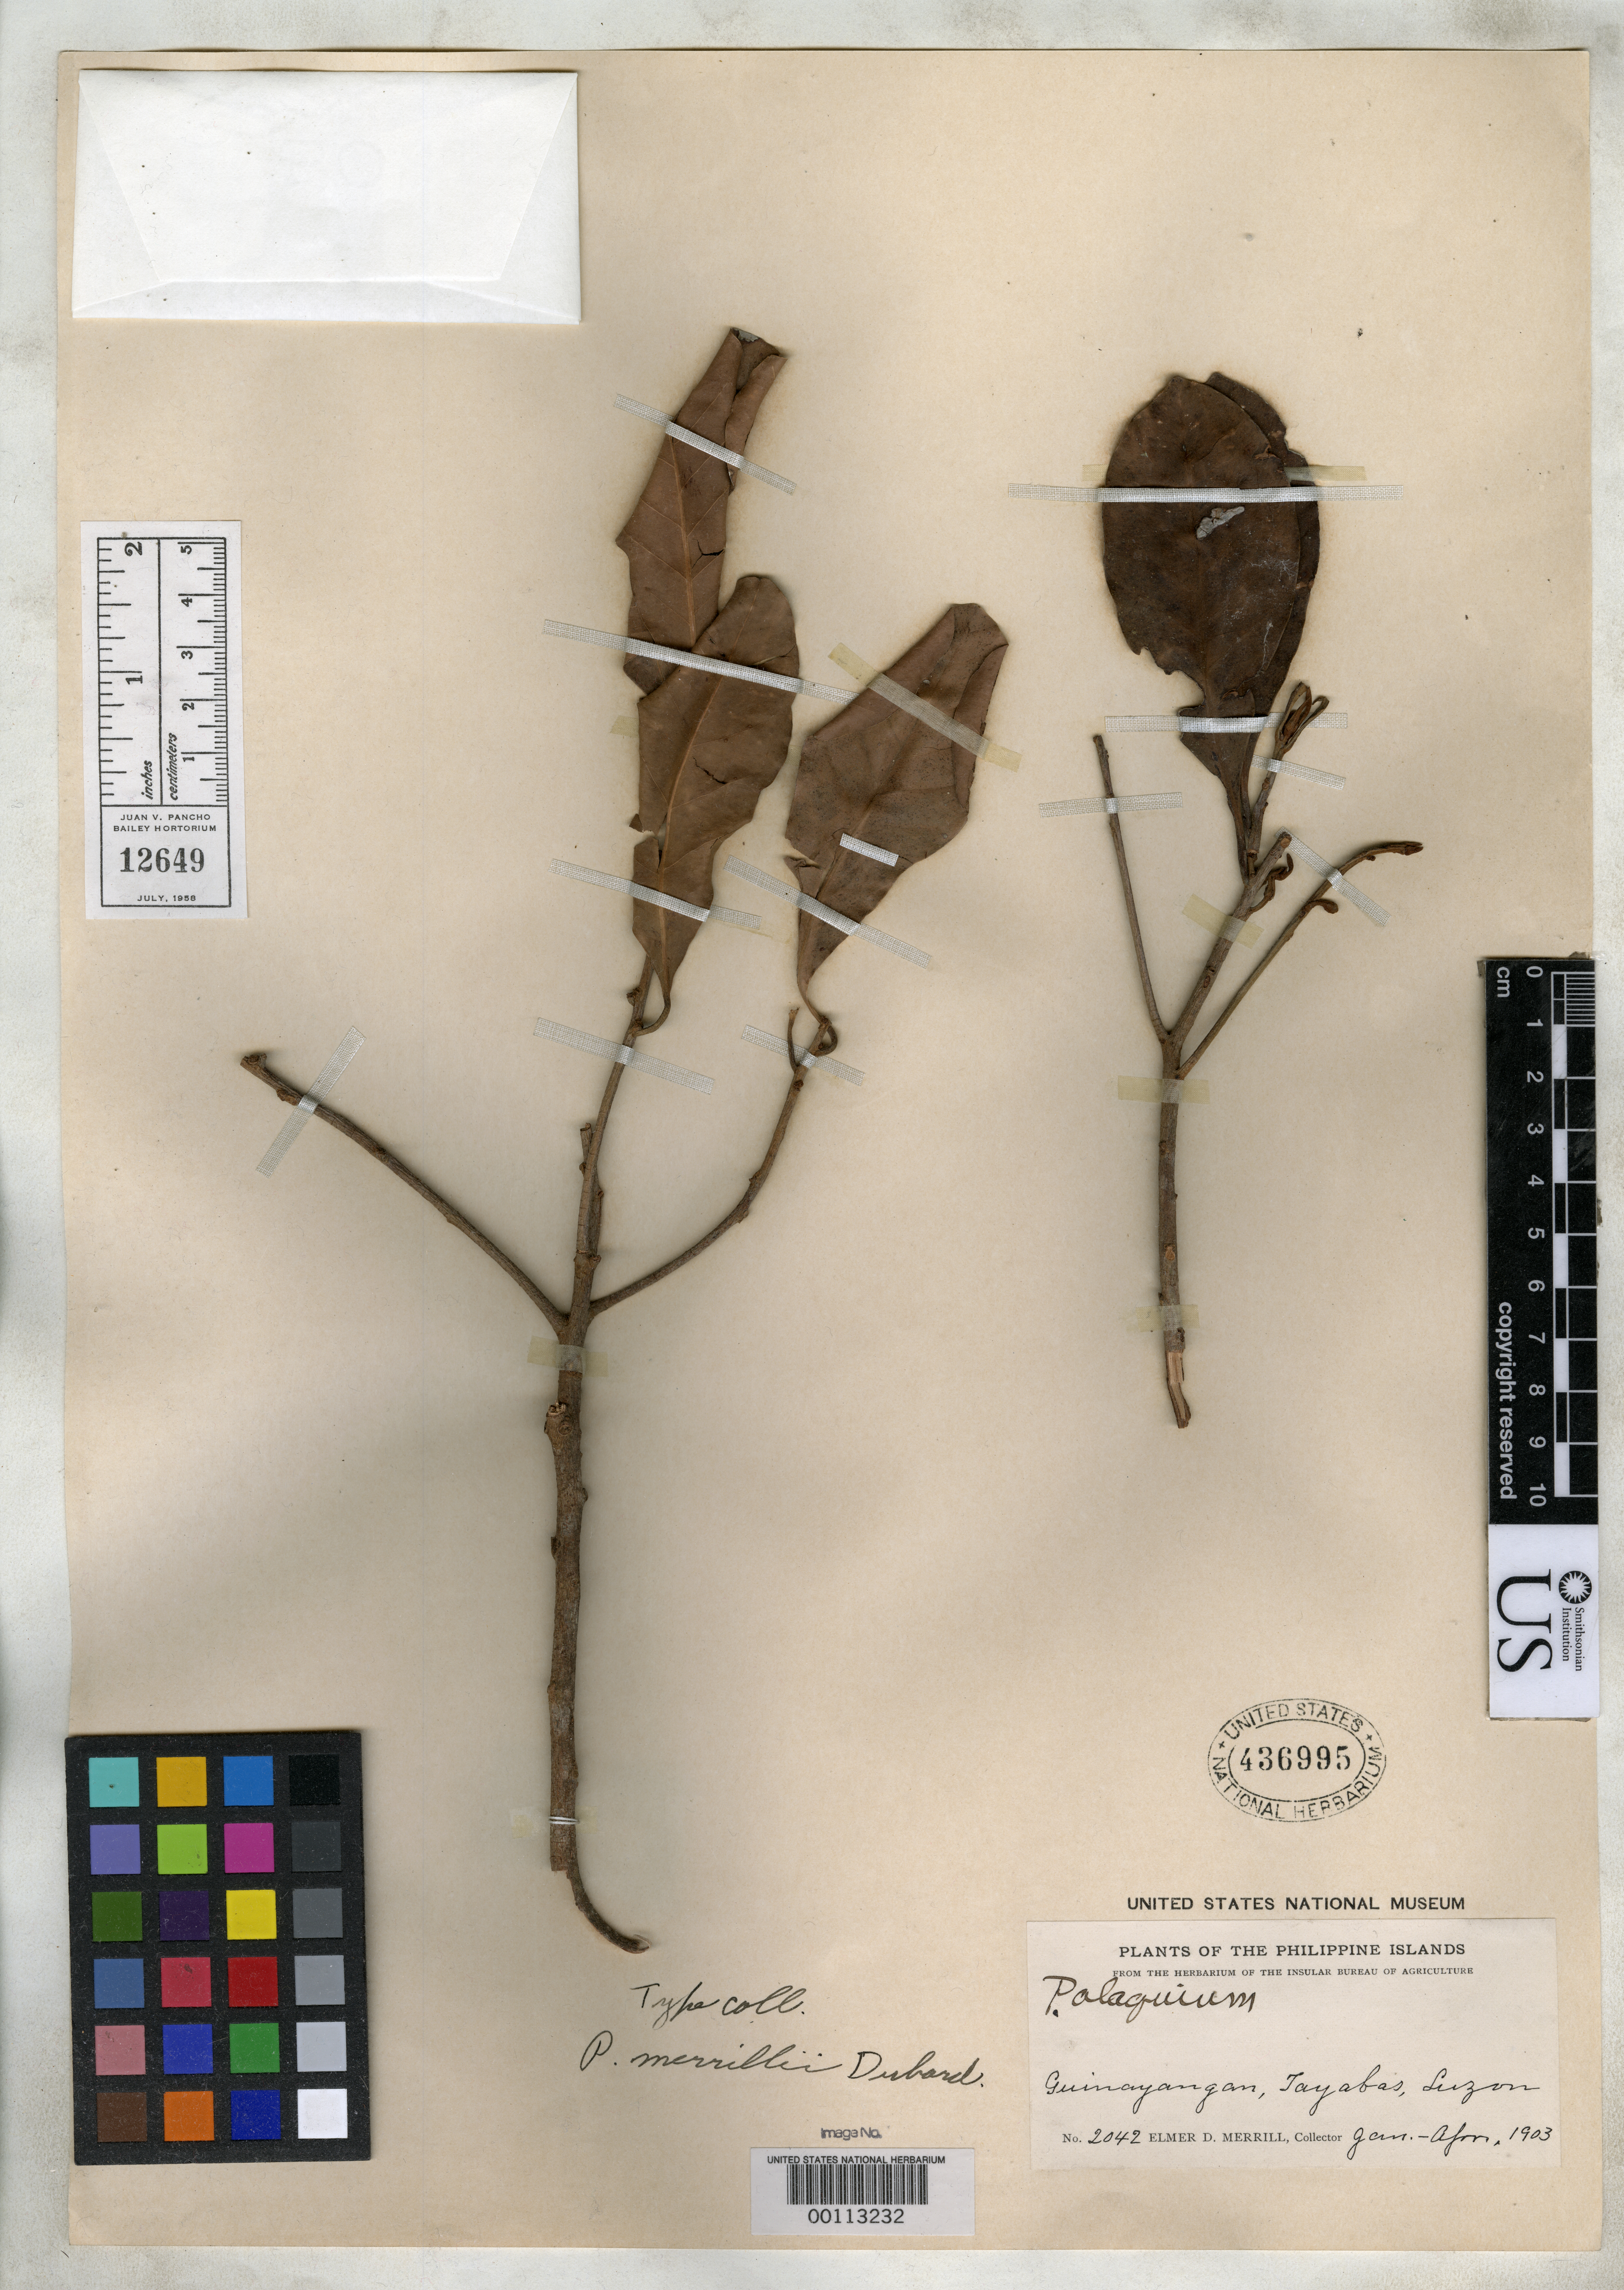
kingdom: Plantae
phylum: Tracheophyta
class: Magnoliopsida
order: Ericales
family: Sapotaceae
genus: Palaquium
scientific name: Palaquium merrillii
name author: Dubard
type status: Type Fragment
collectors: E. D. Merrill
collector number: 2042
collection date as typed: Jan 1903 to -- Apr 1903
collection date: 1903-01/1903-04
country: Philippines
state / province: Calabarzon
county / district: Quezon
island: Luzon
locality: Quinayangan.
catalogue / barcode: US 436995